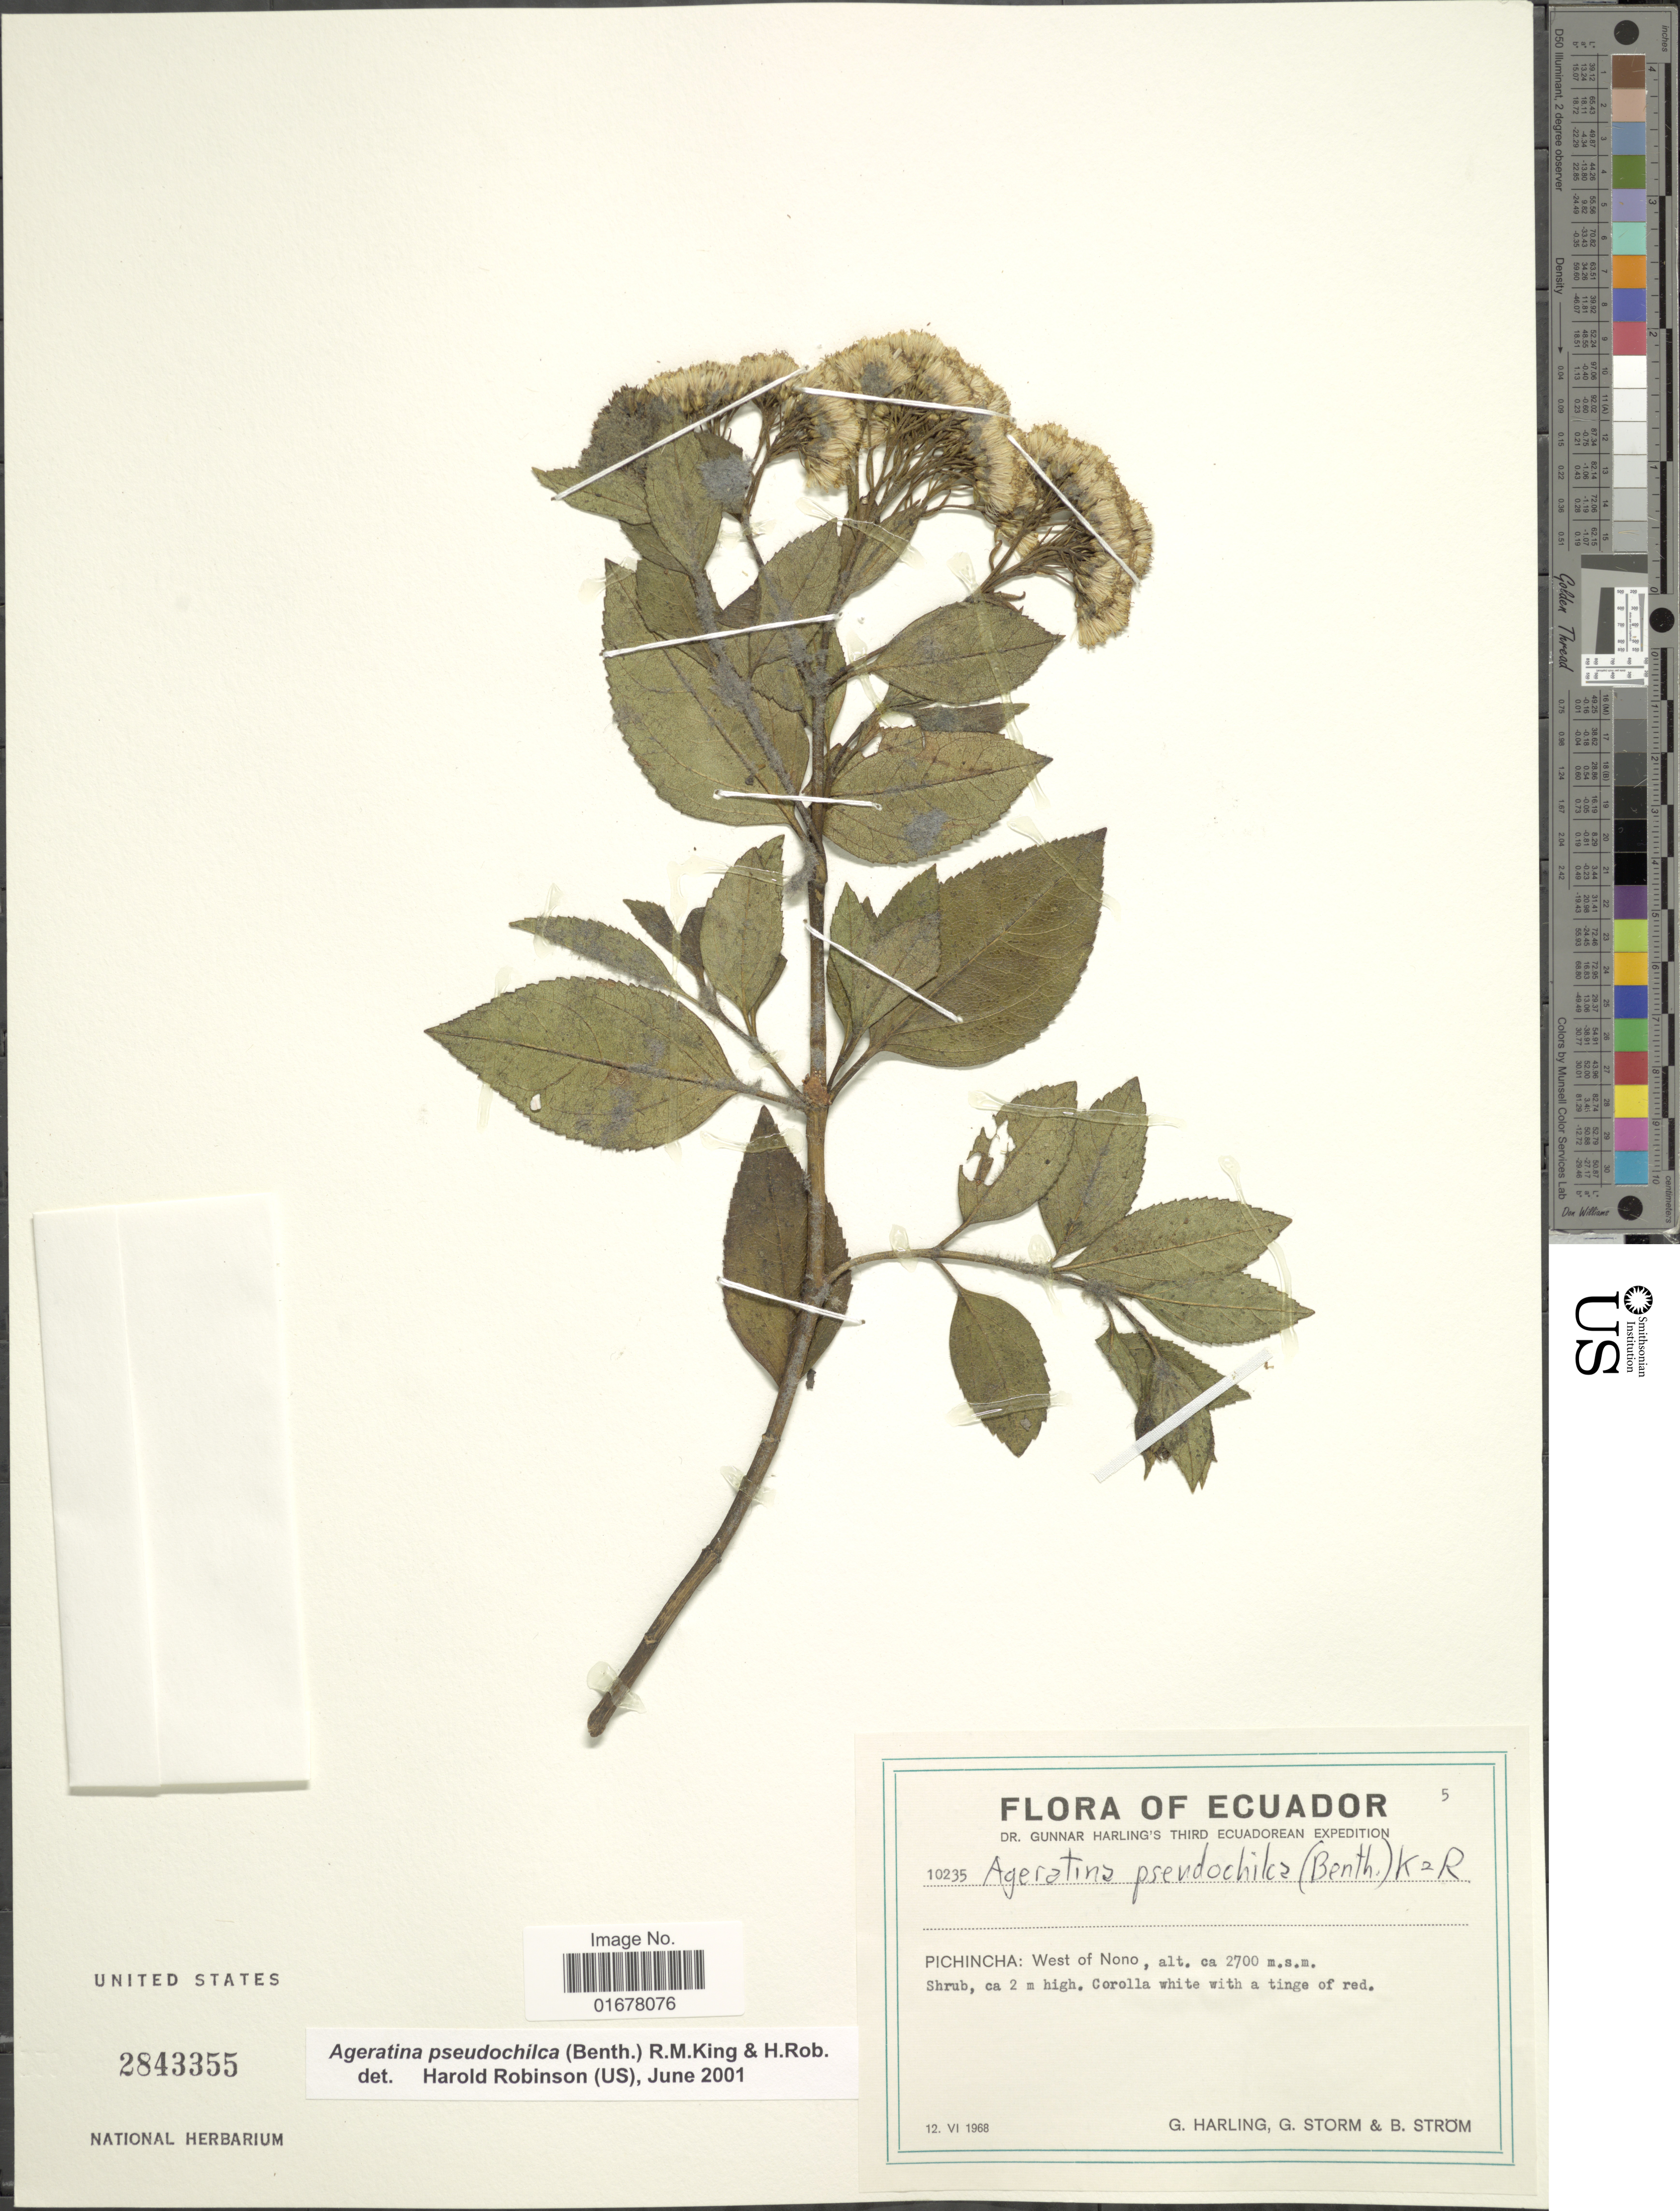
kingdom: Plantae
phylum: Tracheophyta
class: Magnoliopsida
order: Asterales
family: Asteraceae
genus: Ageratina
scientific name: Ageratina pseudochilca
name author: (Benth.) R.M. King & H. Rob.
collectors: G. Harling, G. Storm & B. Ström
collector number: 10235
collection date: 1968-06-12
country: Ecuador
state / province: Pichincha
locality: Pichincha: West of Nono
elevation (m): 2700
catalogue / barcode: US 2843355